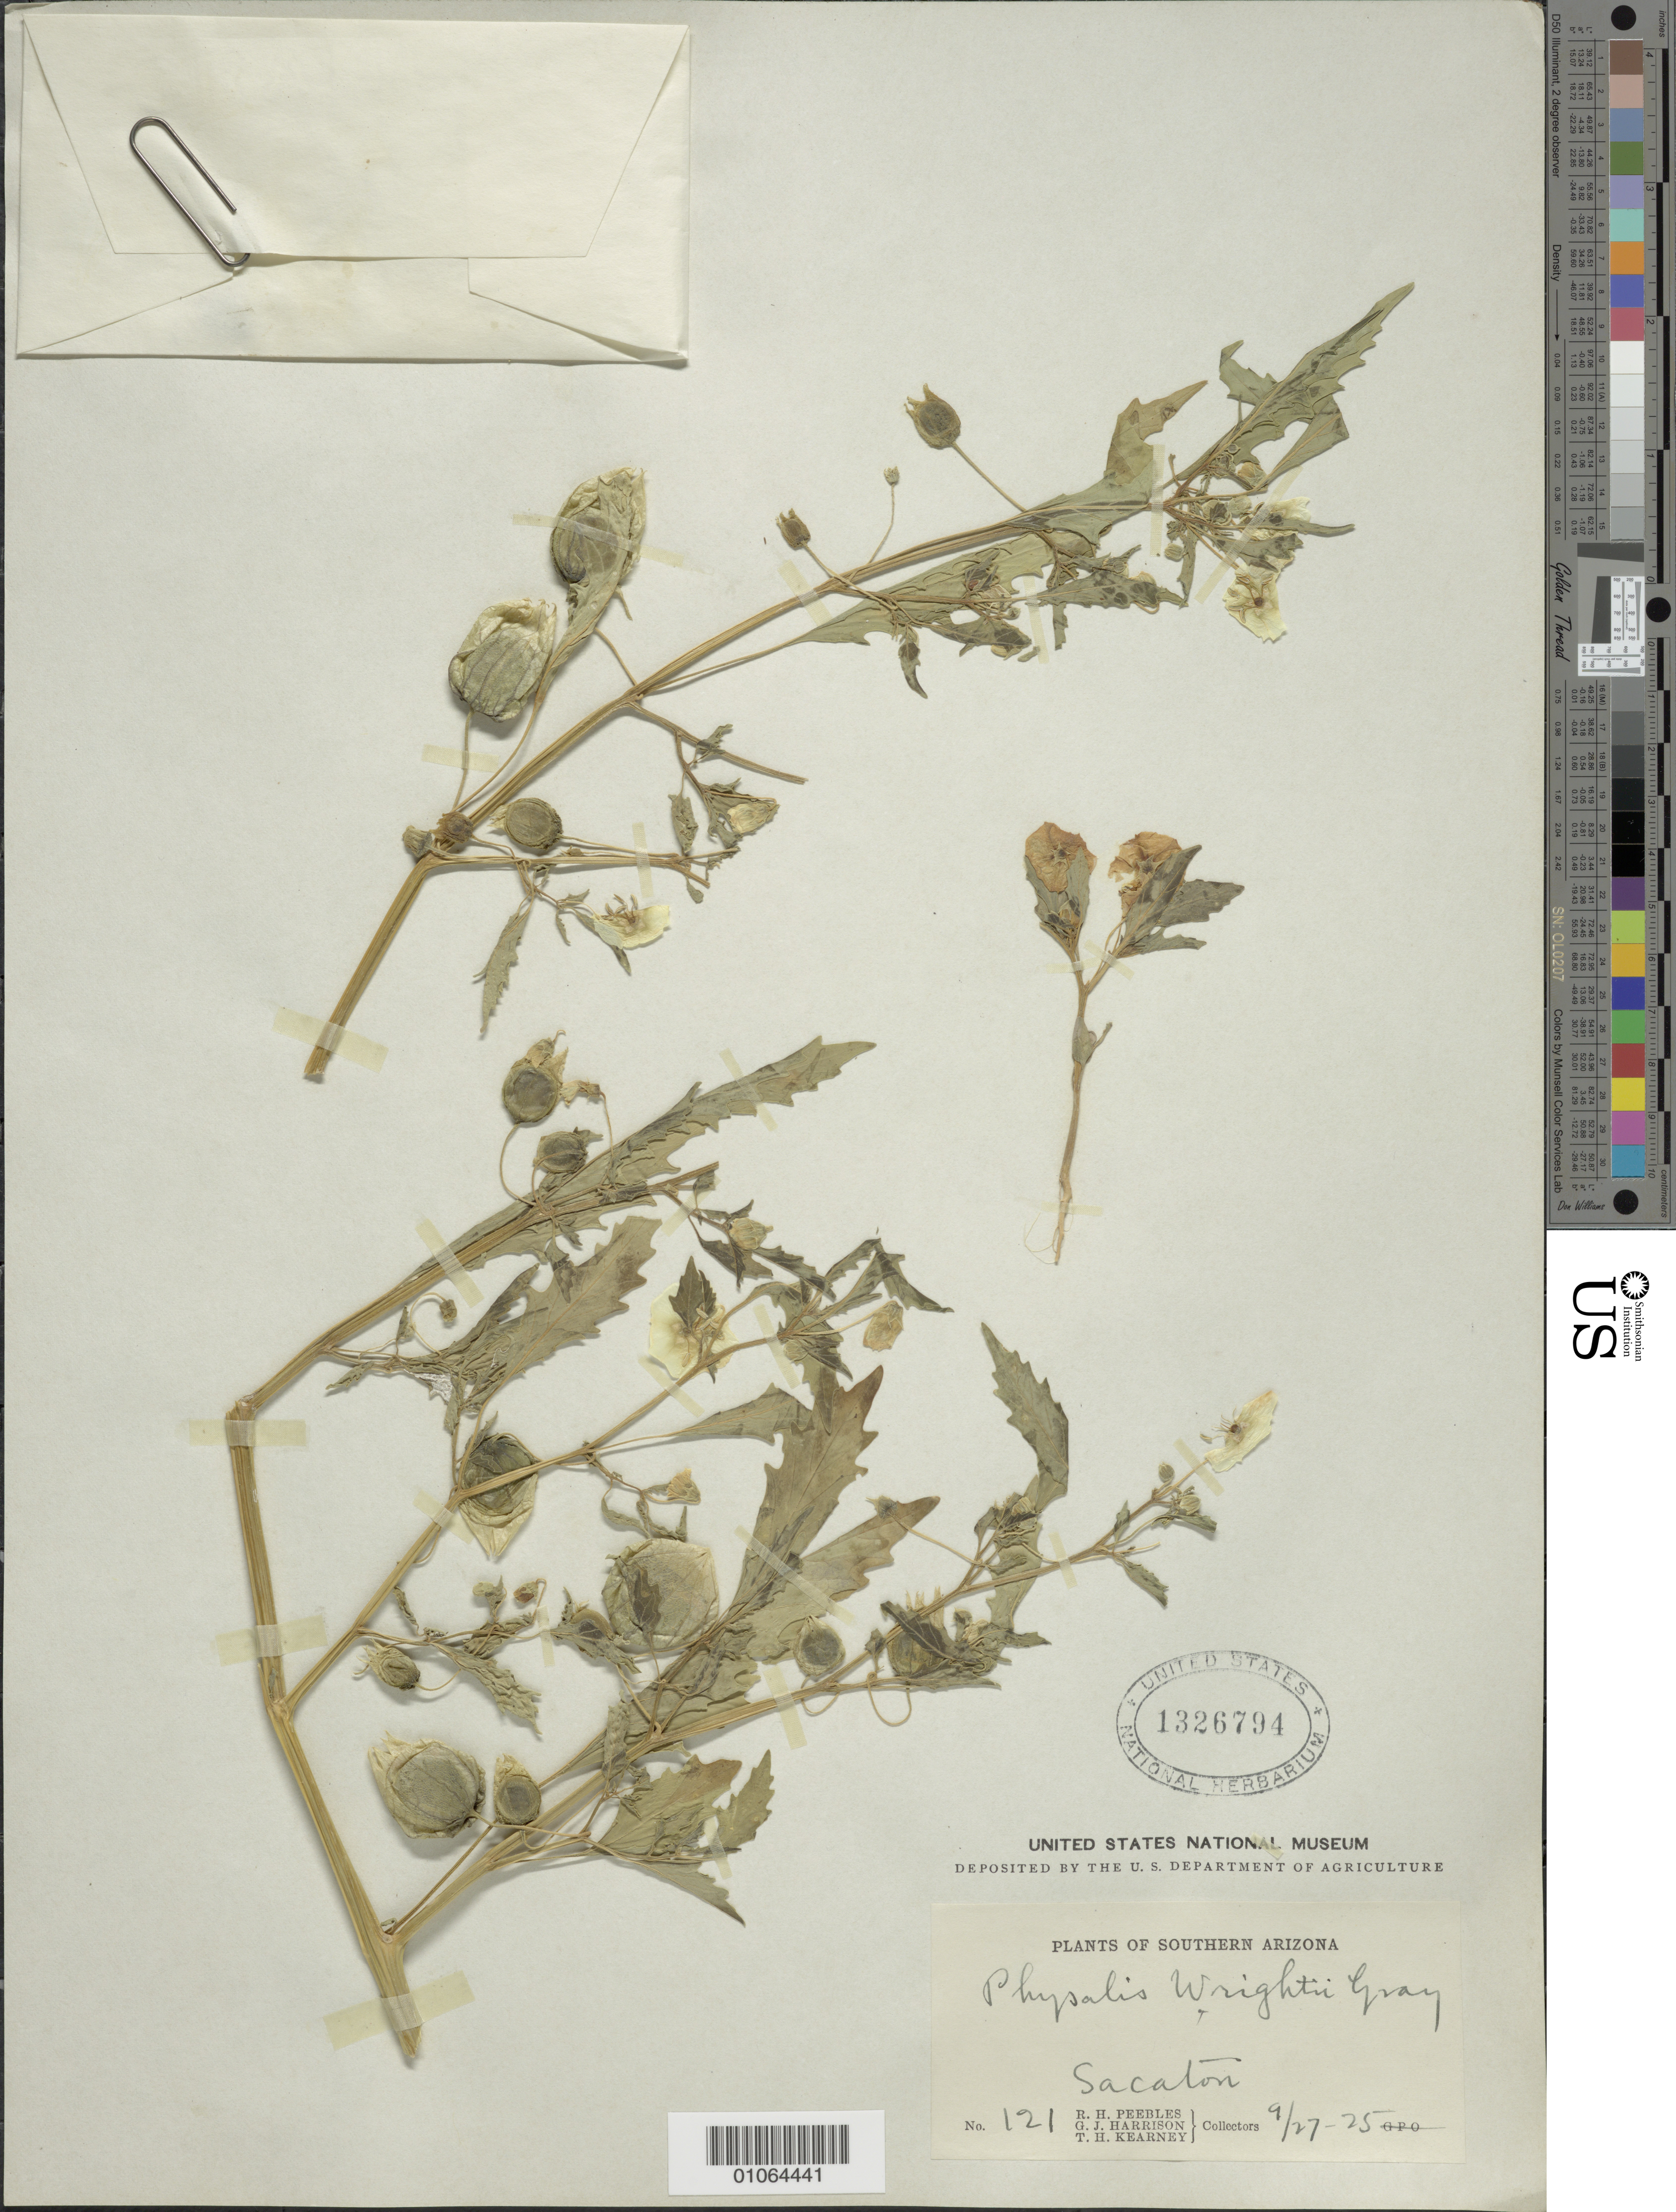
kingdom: Plantae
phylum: Tracheophyta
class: Magnoliopsida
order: Solanales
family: Solanaceae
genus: Physalis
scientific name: Physalis acutifolia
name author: (Miers) Sandwith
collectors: R. H. Peebles, G. J. Harrison & T. H. Kearney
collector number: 121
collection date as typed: Transcribed d/m/y: 27/9/25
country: United States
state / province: Arizona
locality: Sacaton.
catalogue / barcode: US 1326794